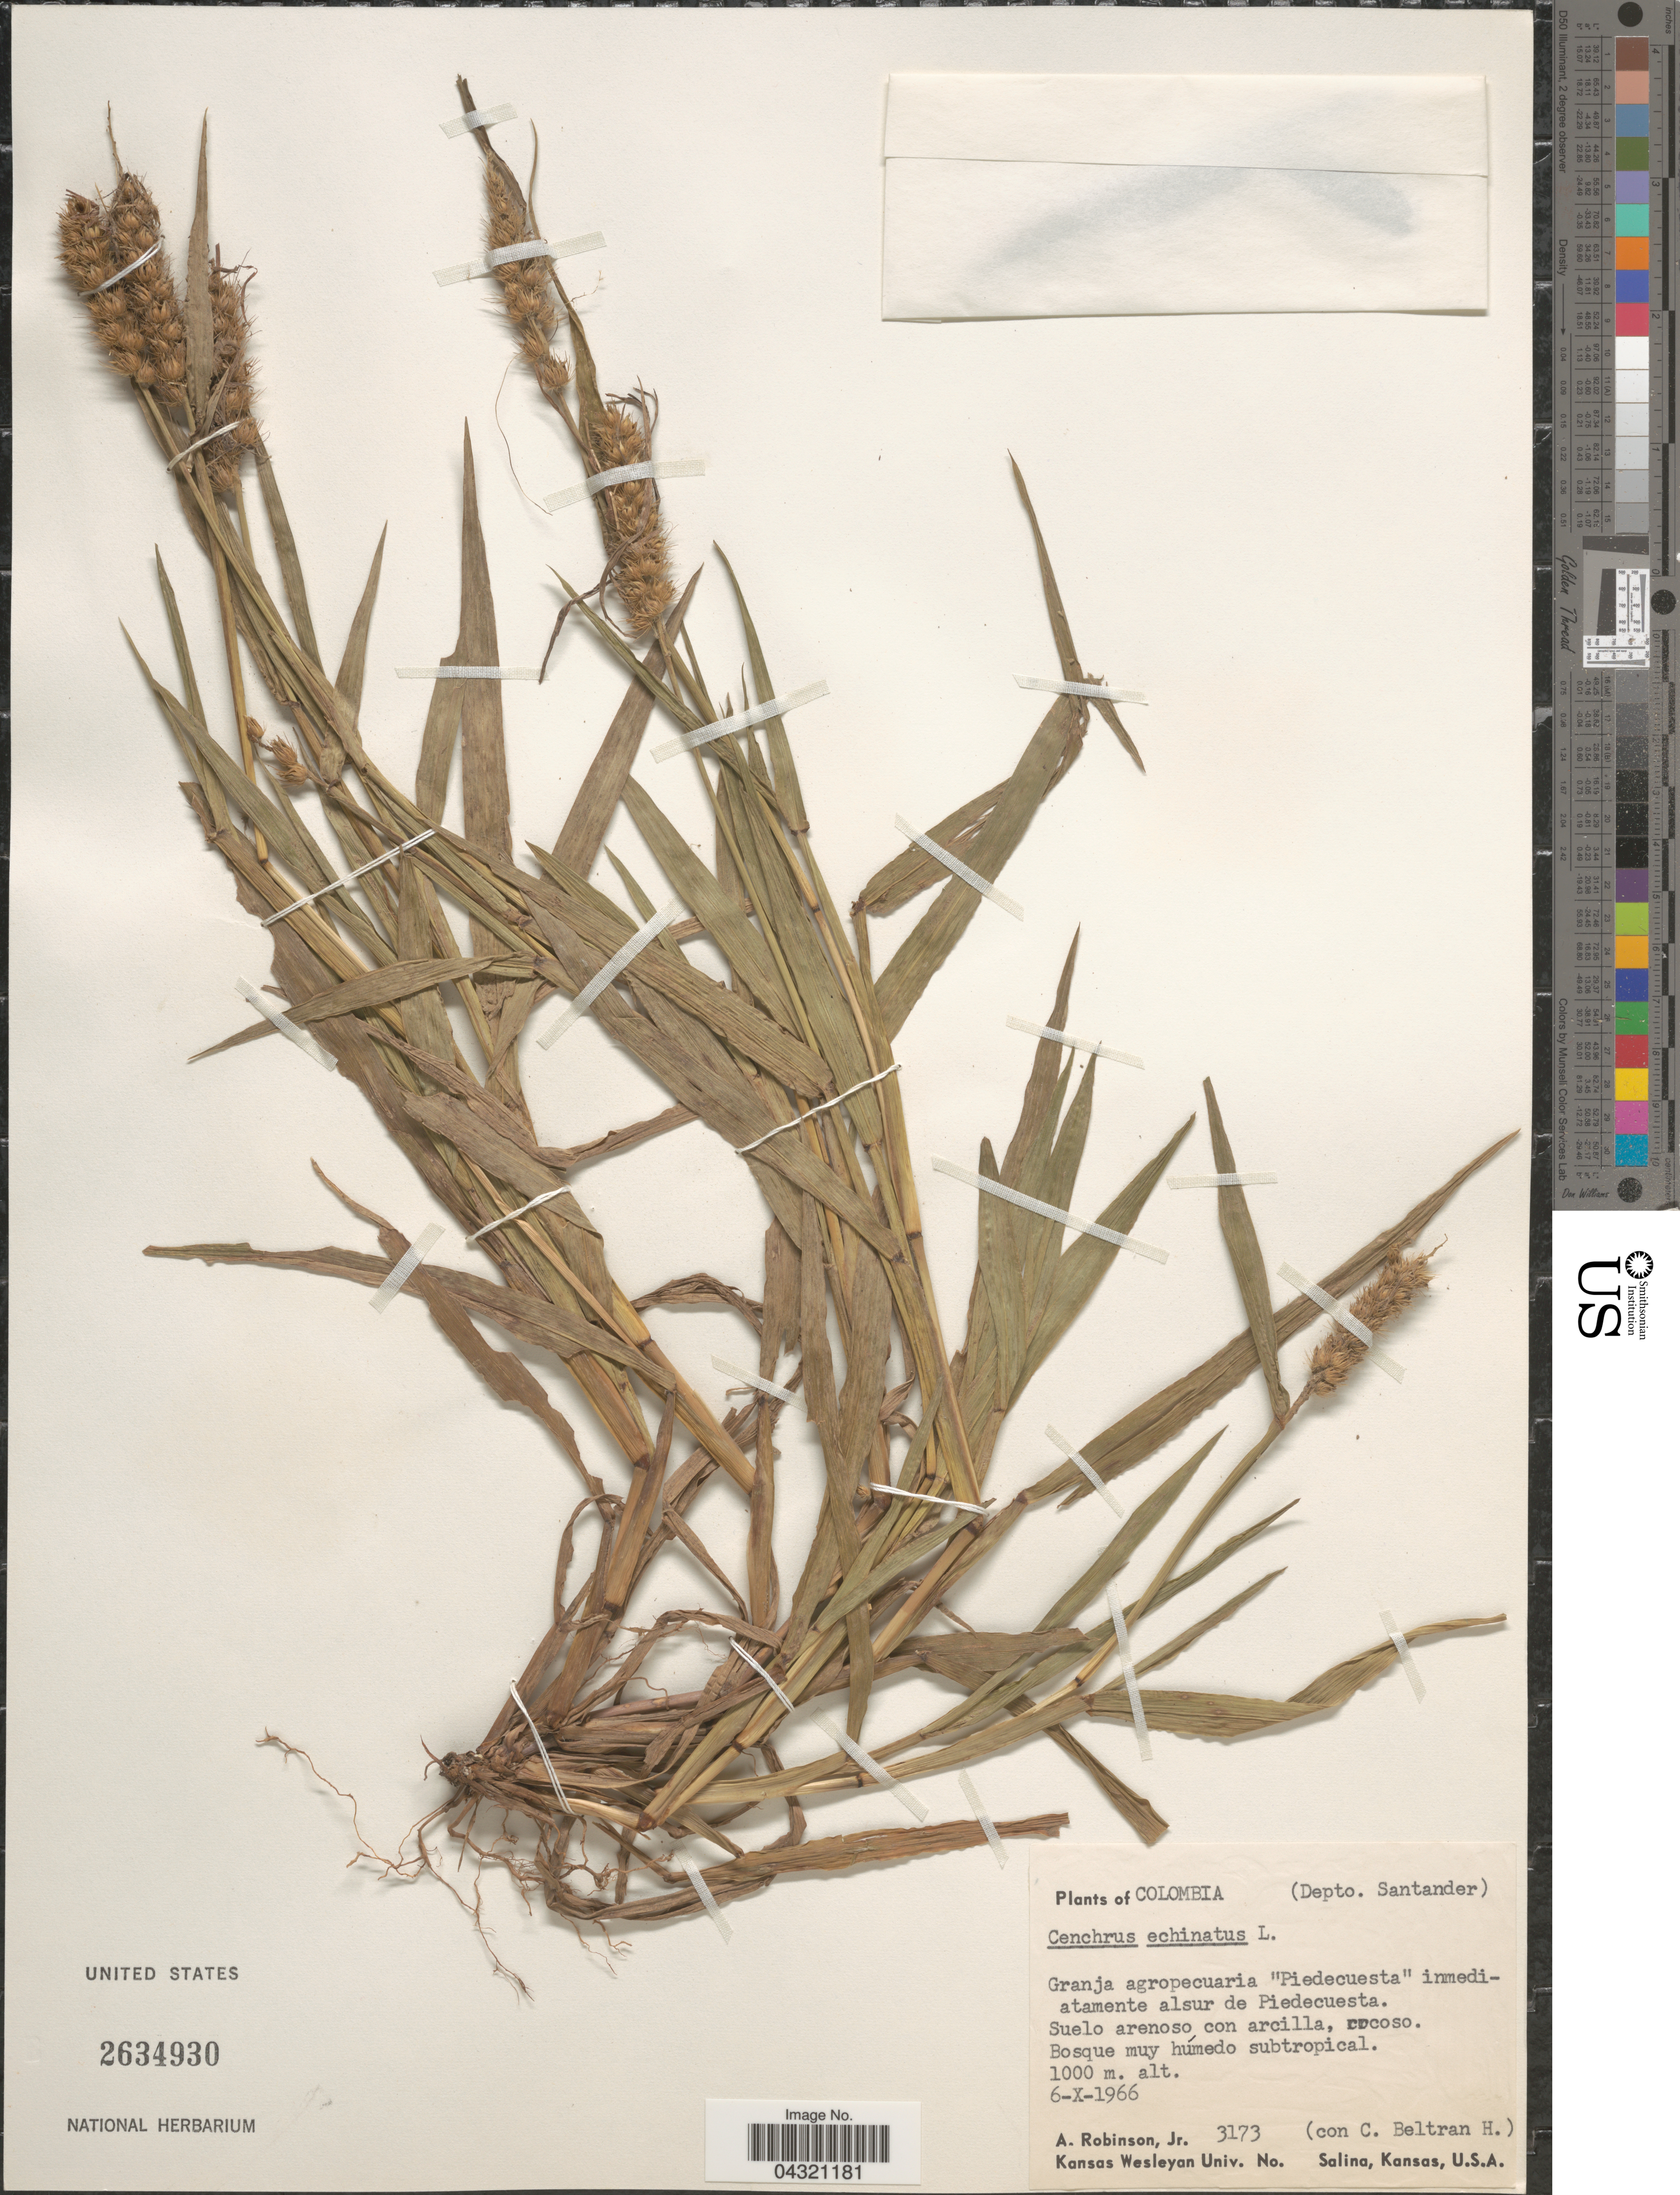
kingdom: Plantae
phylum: Tracheophyta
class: Liliopsida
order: Poales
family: Poaceae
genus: Cenchrus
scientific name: Cenchrus echinatus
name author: L.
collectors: A. Robinson Jr. & C. Beltran H.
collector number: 3173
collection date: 1966-10-06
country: Colombia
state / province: Santander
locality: (Depto. Santander). Granja agropecuaria "Piedecuesta" inmediatamente alsur de Piedecuesta.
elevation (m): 1000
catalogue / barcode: US 2634930